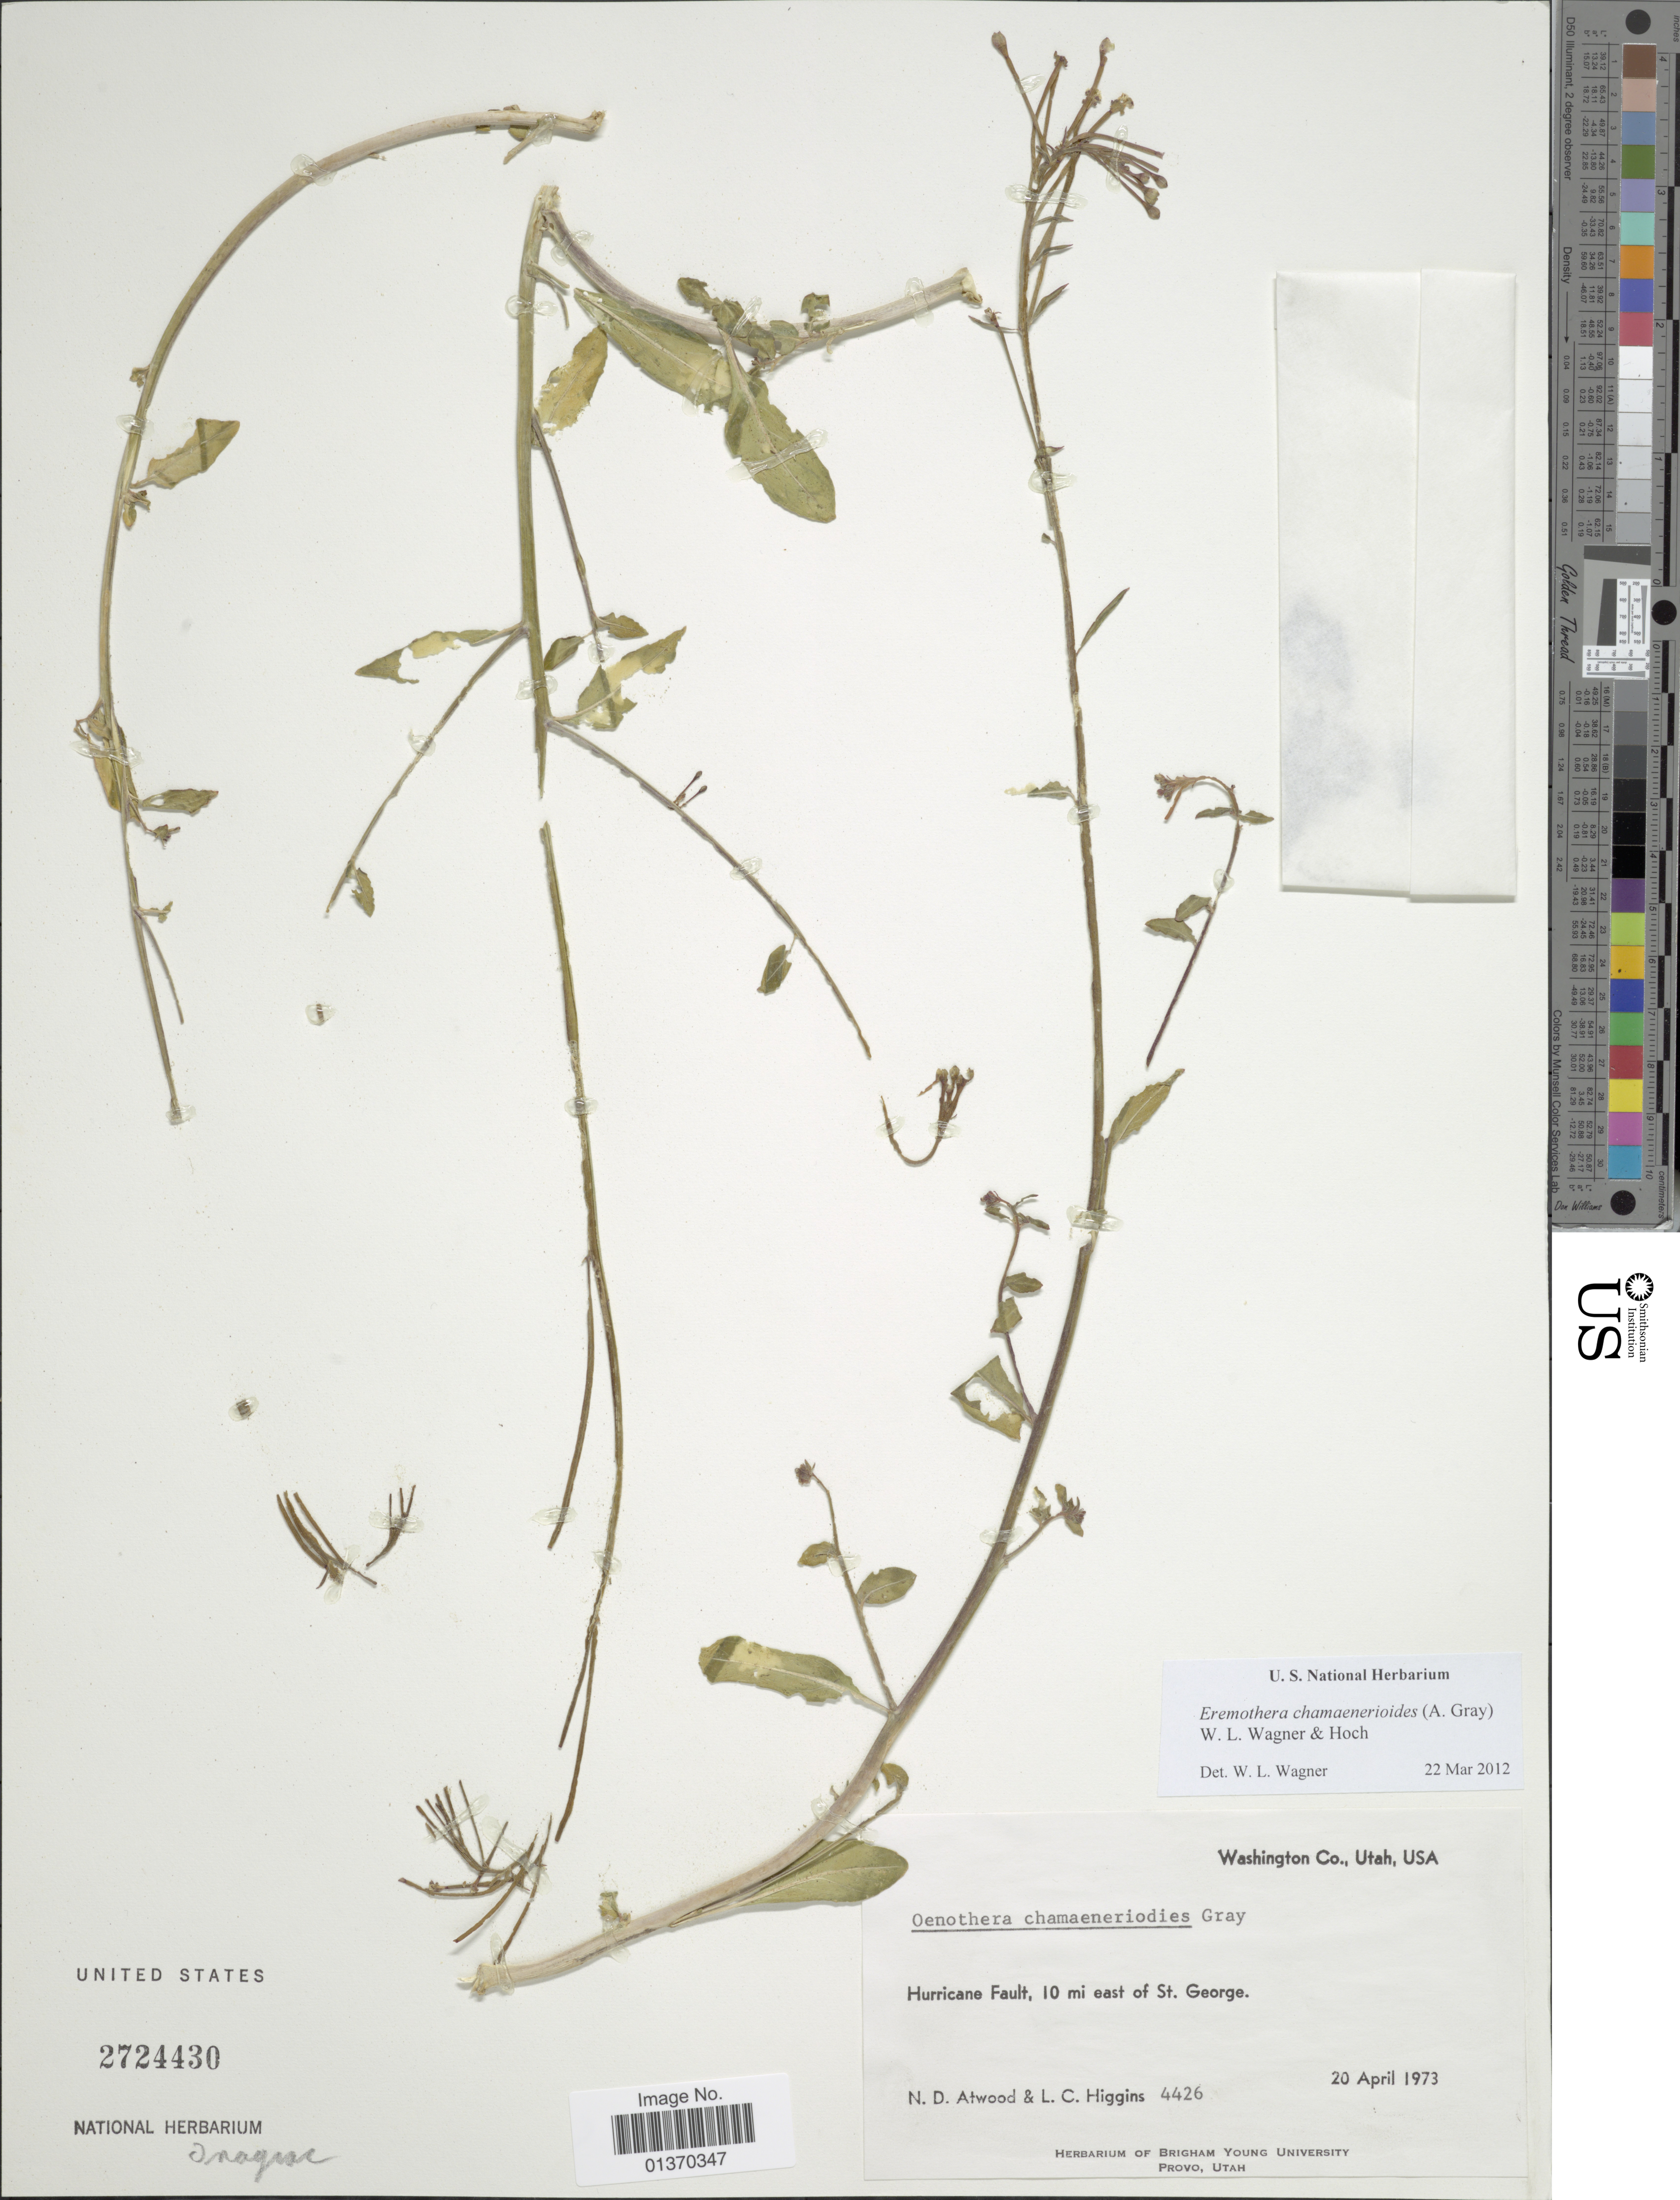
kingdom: Plantae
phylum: Tracheophyta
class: Magnoliopsida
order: Myrtales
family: Onagraceae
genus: Eremothera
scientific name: Eremothera chamaenerioides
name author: (A. Gray) W.L. Wagner & Hoch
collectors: N. Atwood & L. Higgins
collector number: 4426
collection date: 1973-04-20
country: United States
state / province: Utah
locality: Washington Co., Hurricane Fault, 10 mi east of St. George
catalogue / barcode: US 2724430